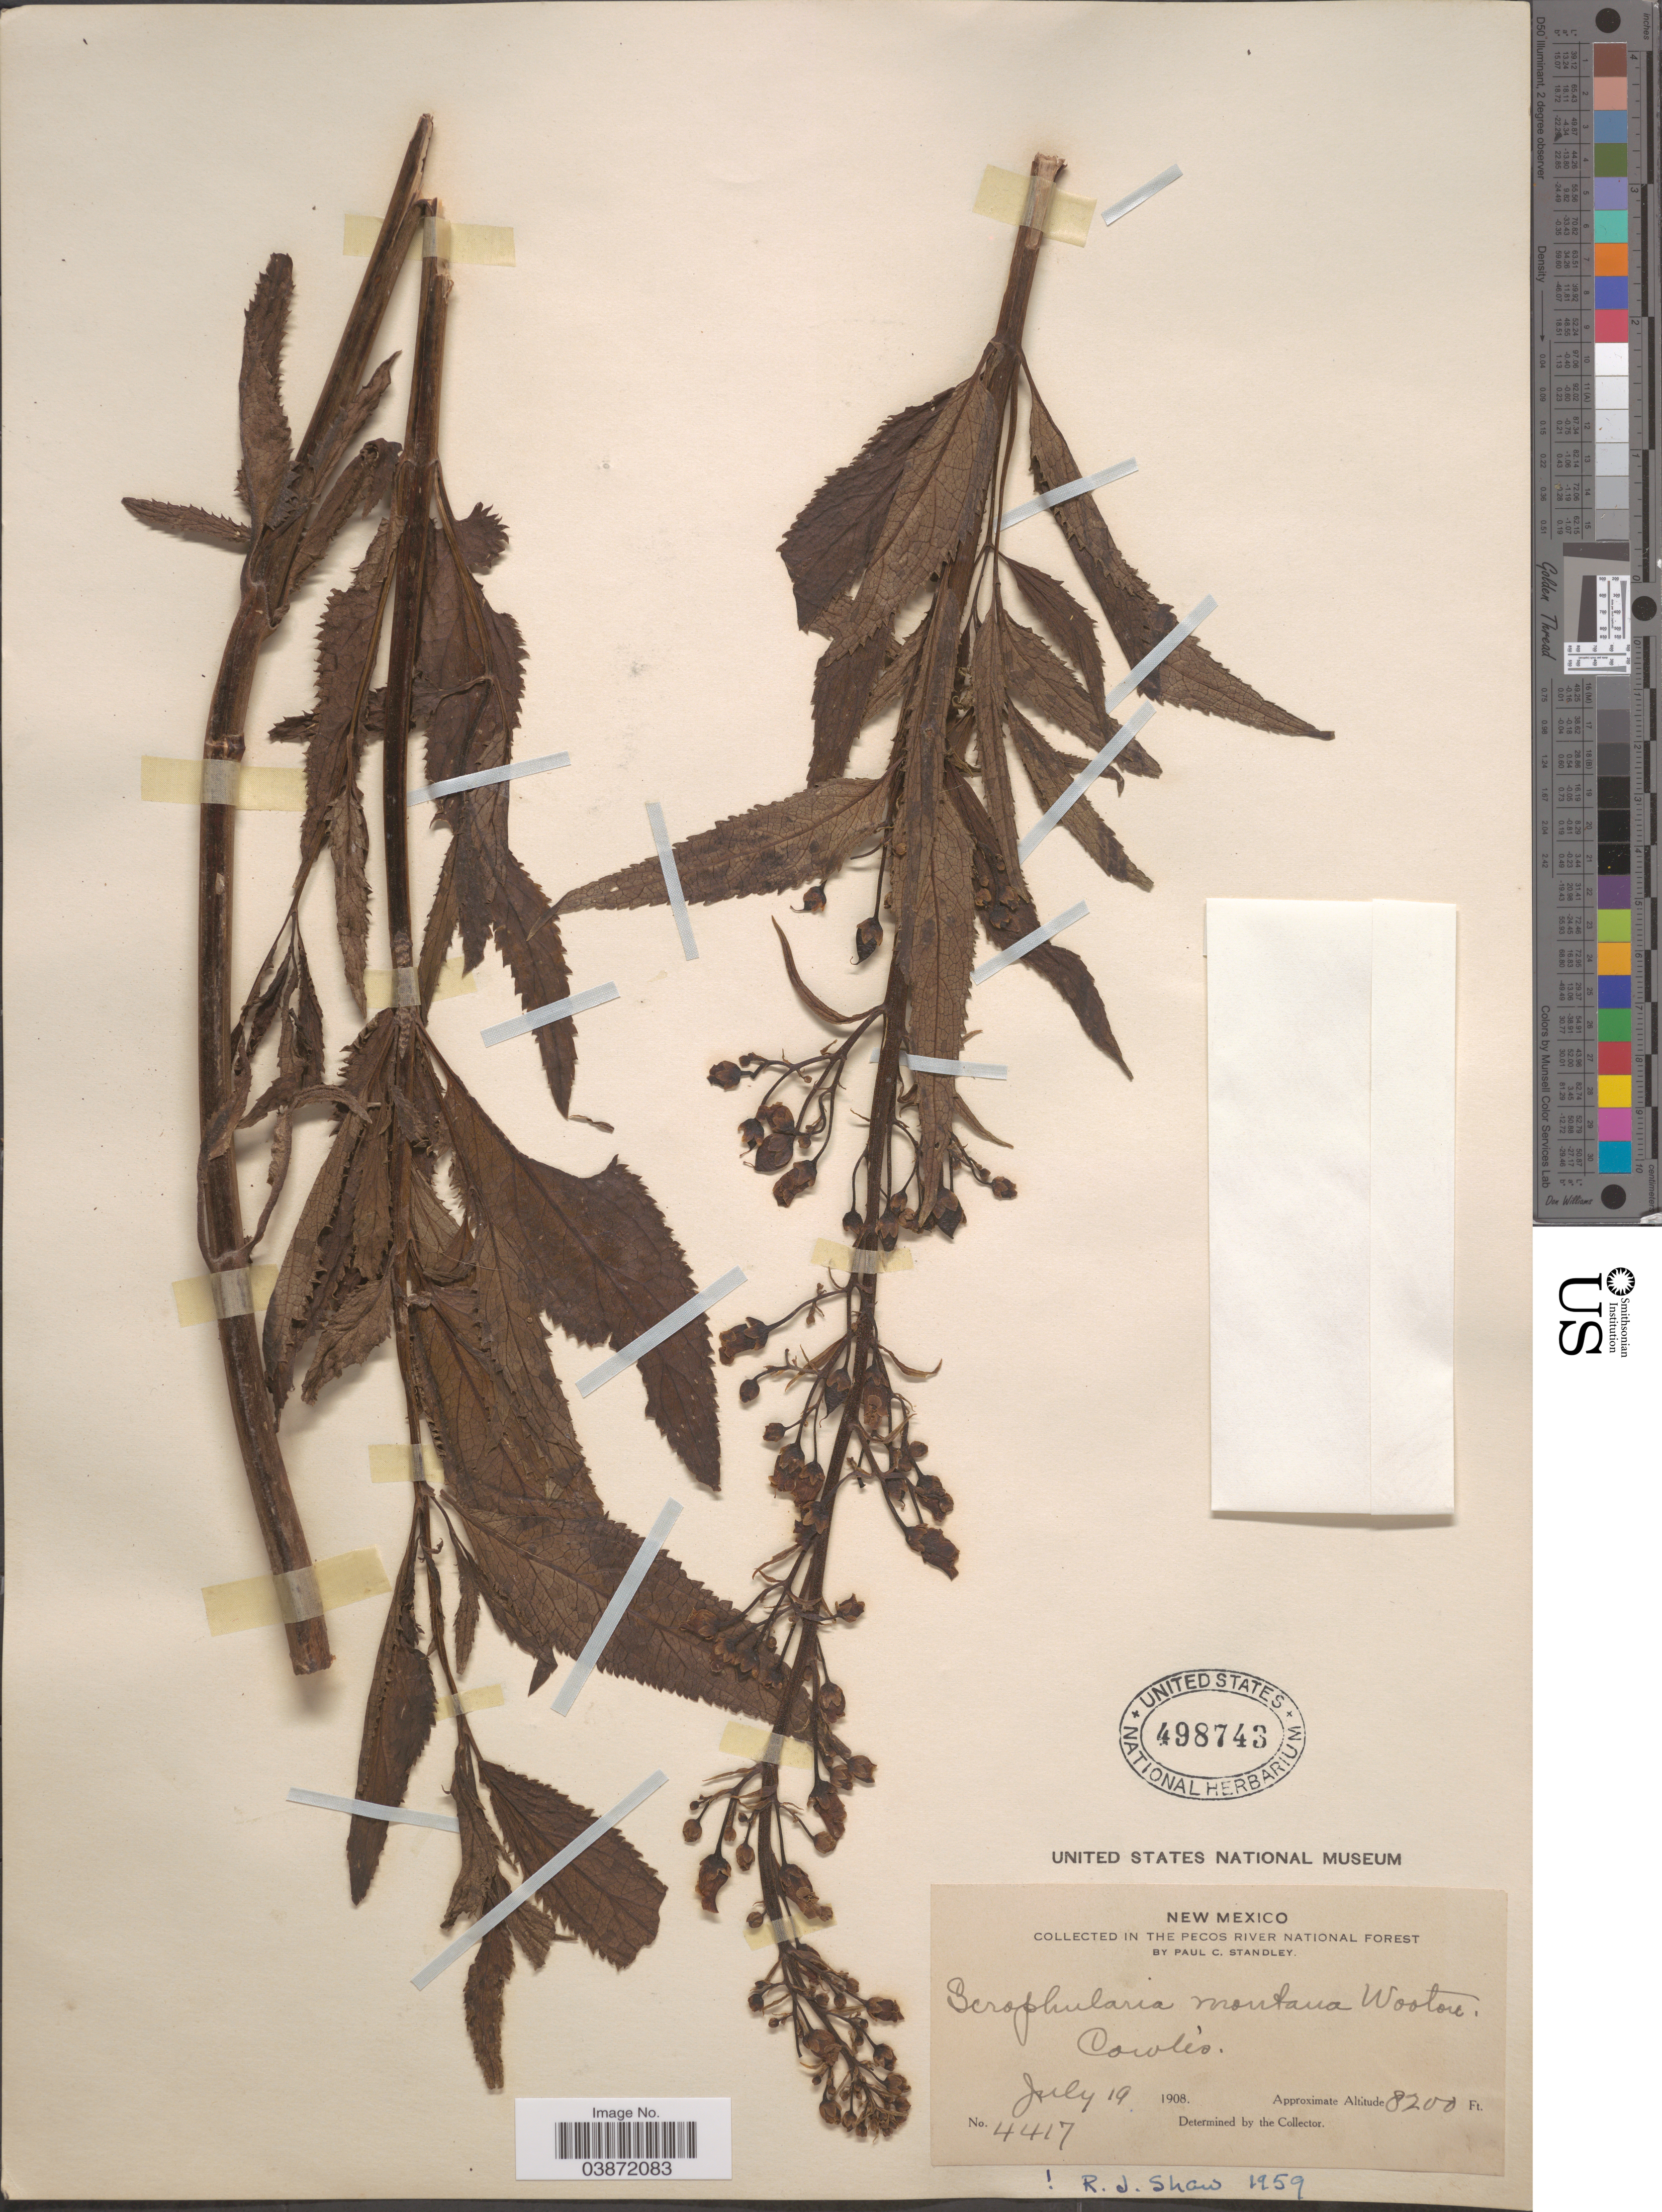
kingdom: Plantae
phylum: Tracheophyta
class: Magnoliopsida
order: Lamiales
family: Scrophulariaceae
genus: Scrophularia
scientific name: Scrophularia montana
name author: Wooton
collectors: P. C. Standley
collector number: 4417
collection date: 1908-07-19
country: United States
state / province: New Mexico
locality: In the Pecos River National Forest. Cowles'.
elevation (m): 2499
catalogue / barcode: US 498743